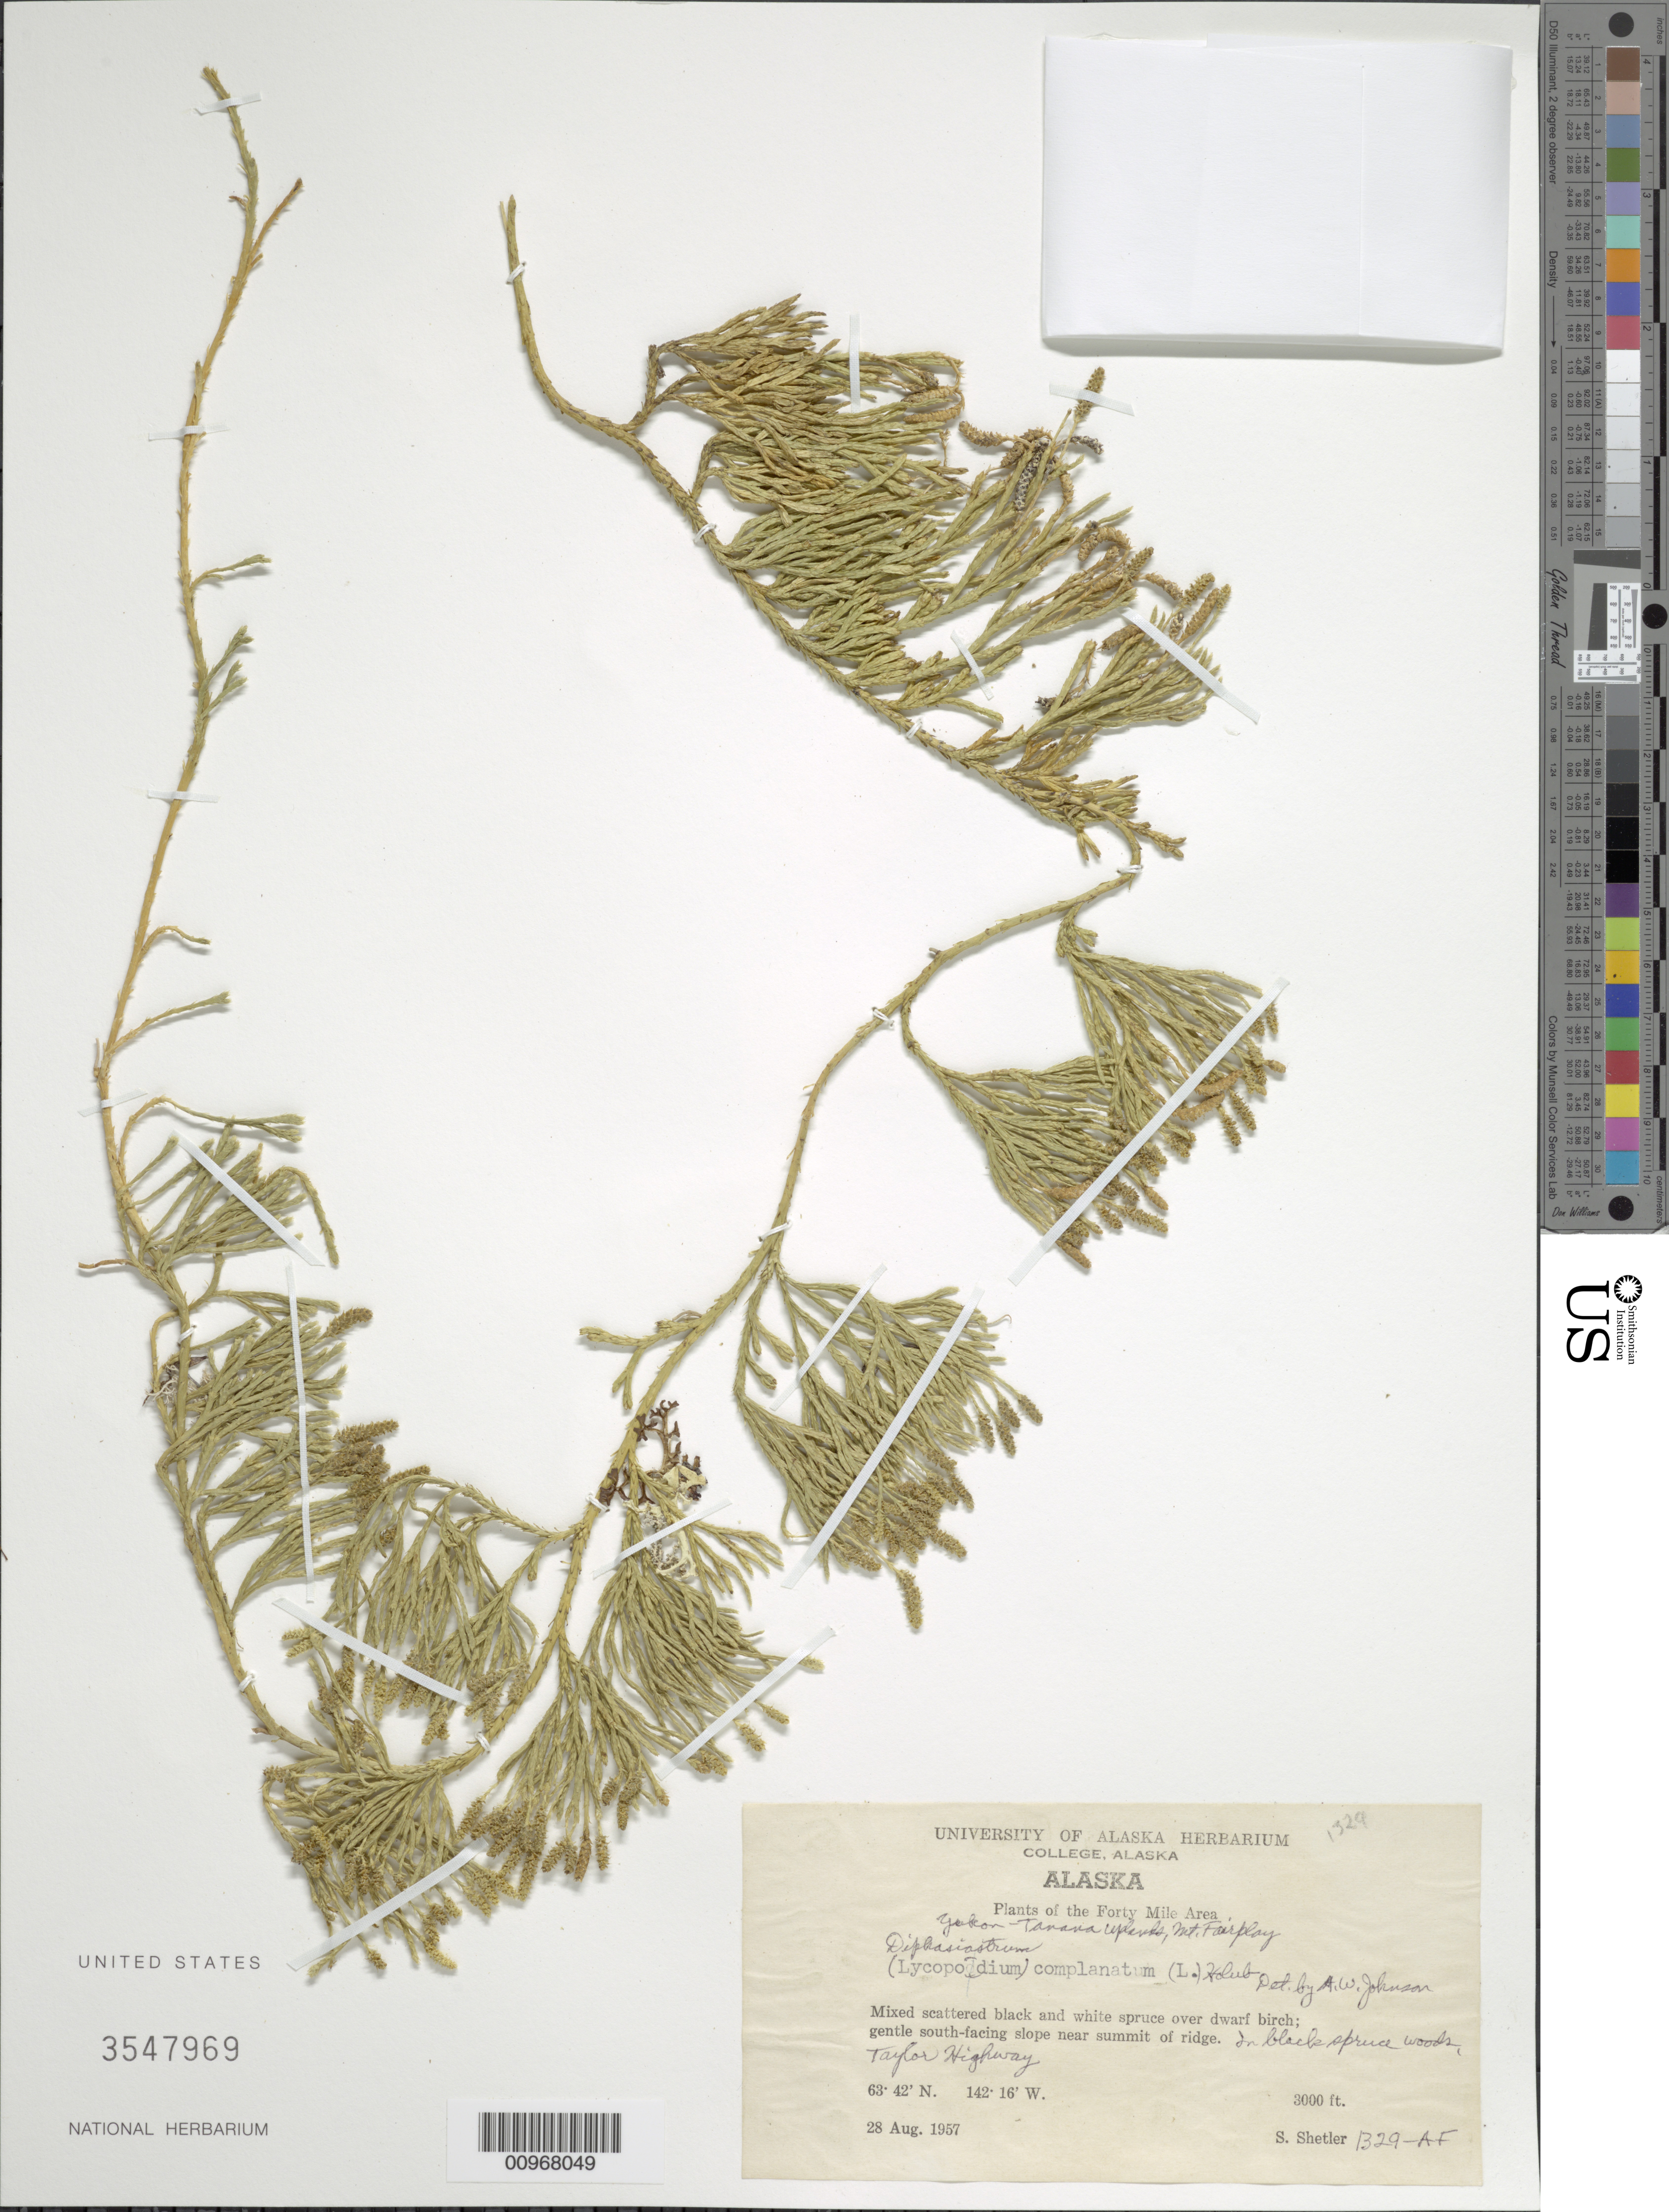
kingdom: Plantae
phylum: Tracheophyta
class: Lycopodiopsida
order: Lycopodiales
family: Lycopodiaceae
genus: Diphasiastrum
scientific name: Diphasiastrum complanatum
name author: (L.) Holub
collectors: S. Shetler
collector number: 1329-AF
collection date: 1957-08-28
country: United States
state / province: Alaska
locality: Alaska. gentle south-facing slope near summit of ridge. In black spruce woods, Taylor Highway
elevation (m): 914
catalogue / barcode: US 3547969